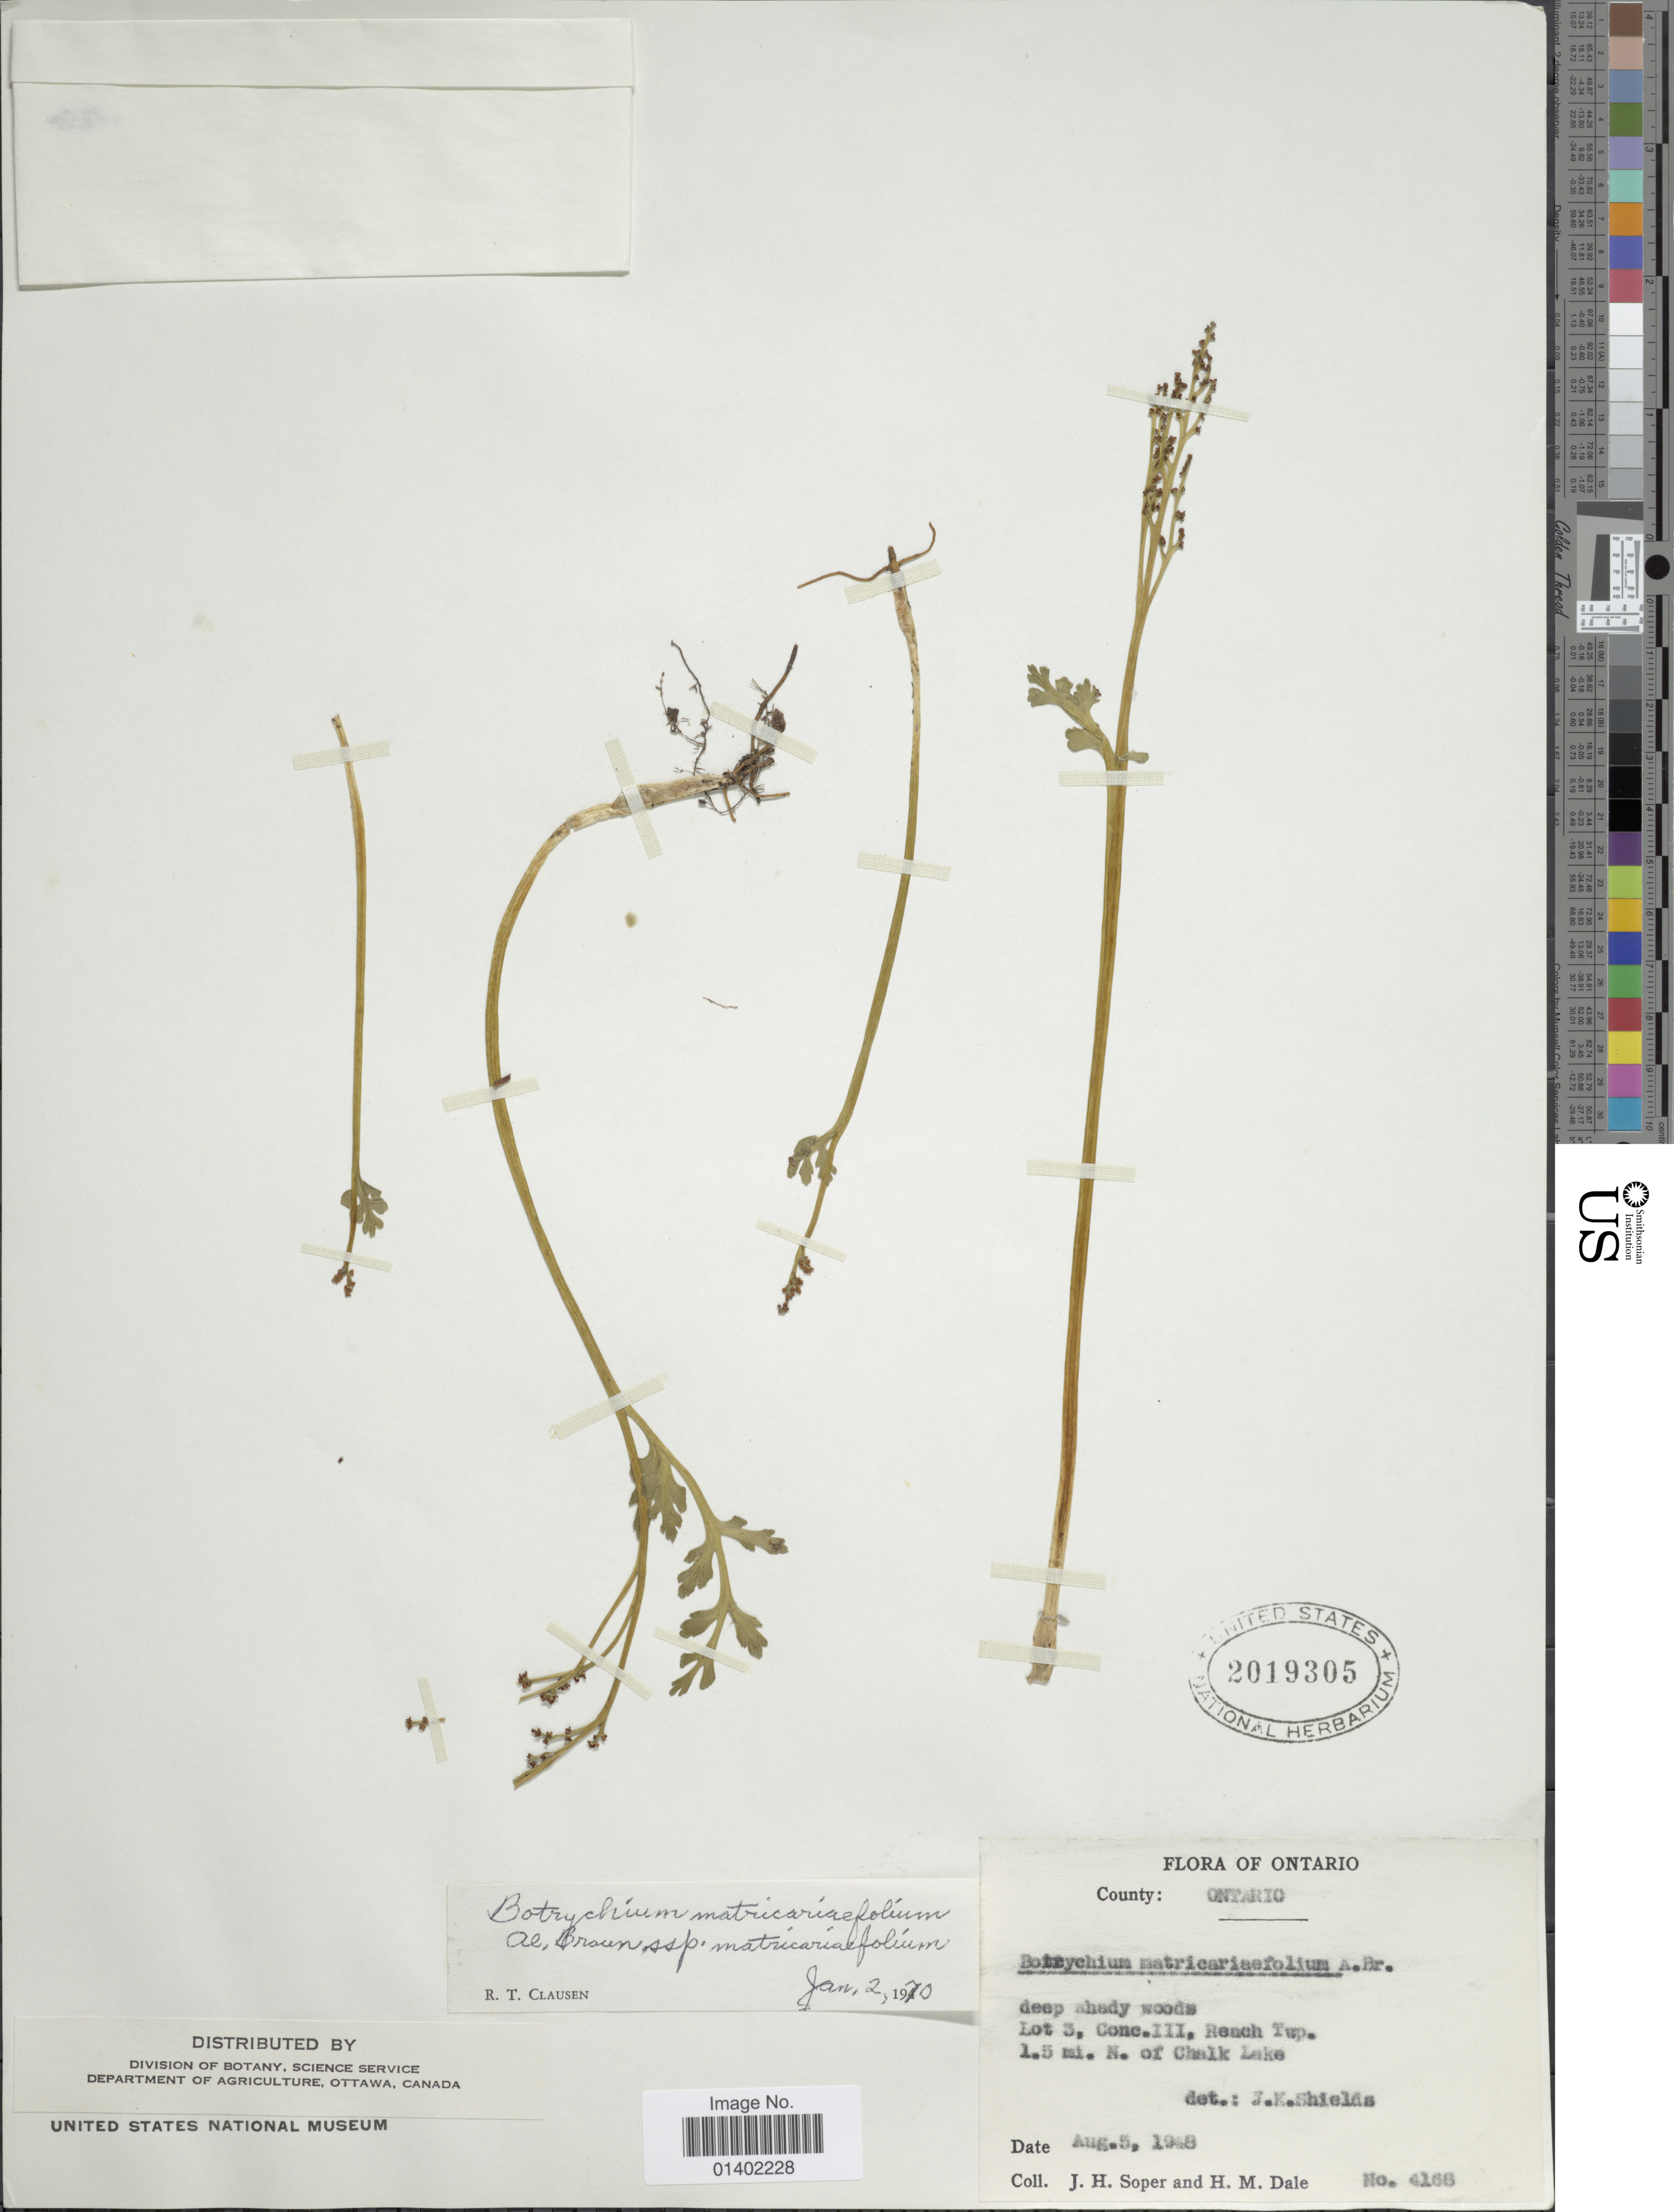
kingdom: Plantae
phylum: Tracheophyta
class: Polypodiopsida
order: Ophioglossales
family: Ophioglossaceae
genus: Botrychium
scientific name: Botrychium matricariifolium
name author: (A. Braun ex Dowell) A. Braun ex Koch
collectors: J. H. Soper & H. M. Dale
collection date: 1948-08-05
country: Canada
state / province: Ontario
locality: Flora of Ontario, deep shady woods, lot 3, Conc. 3, Rench Twp. 1.5 miles N. of Chalk Lake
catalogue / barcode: US 2019305